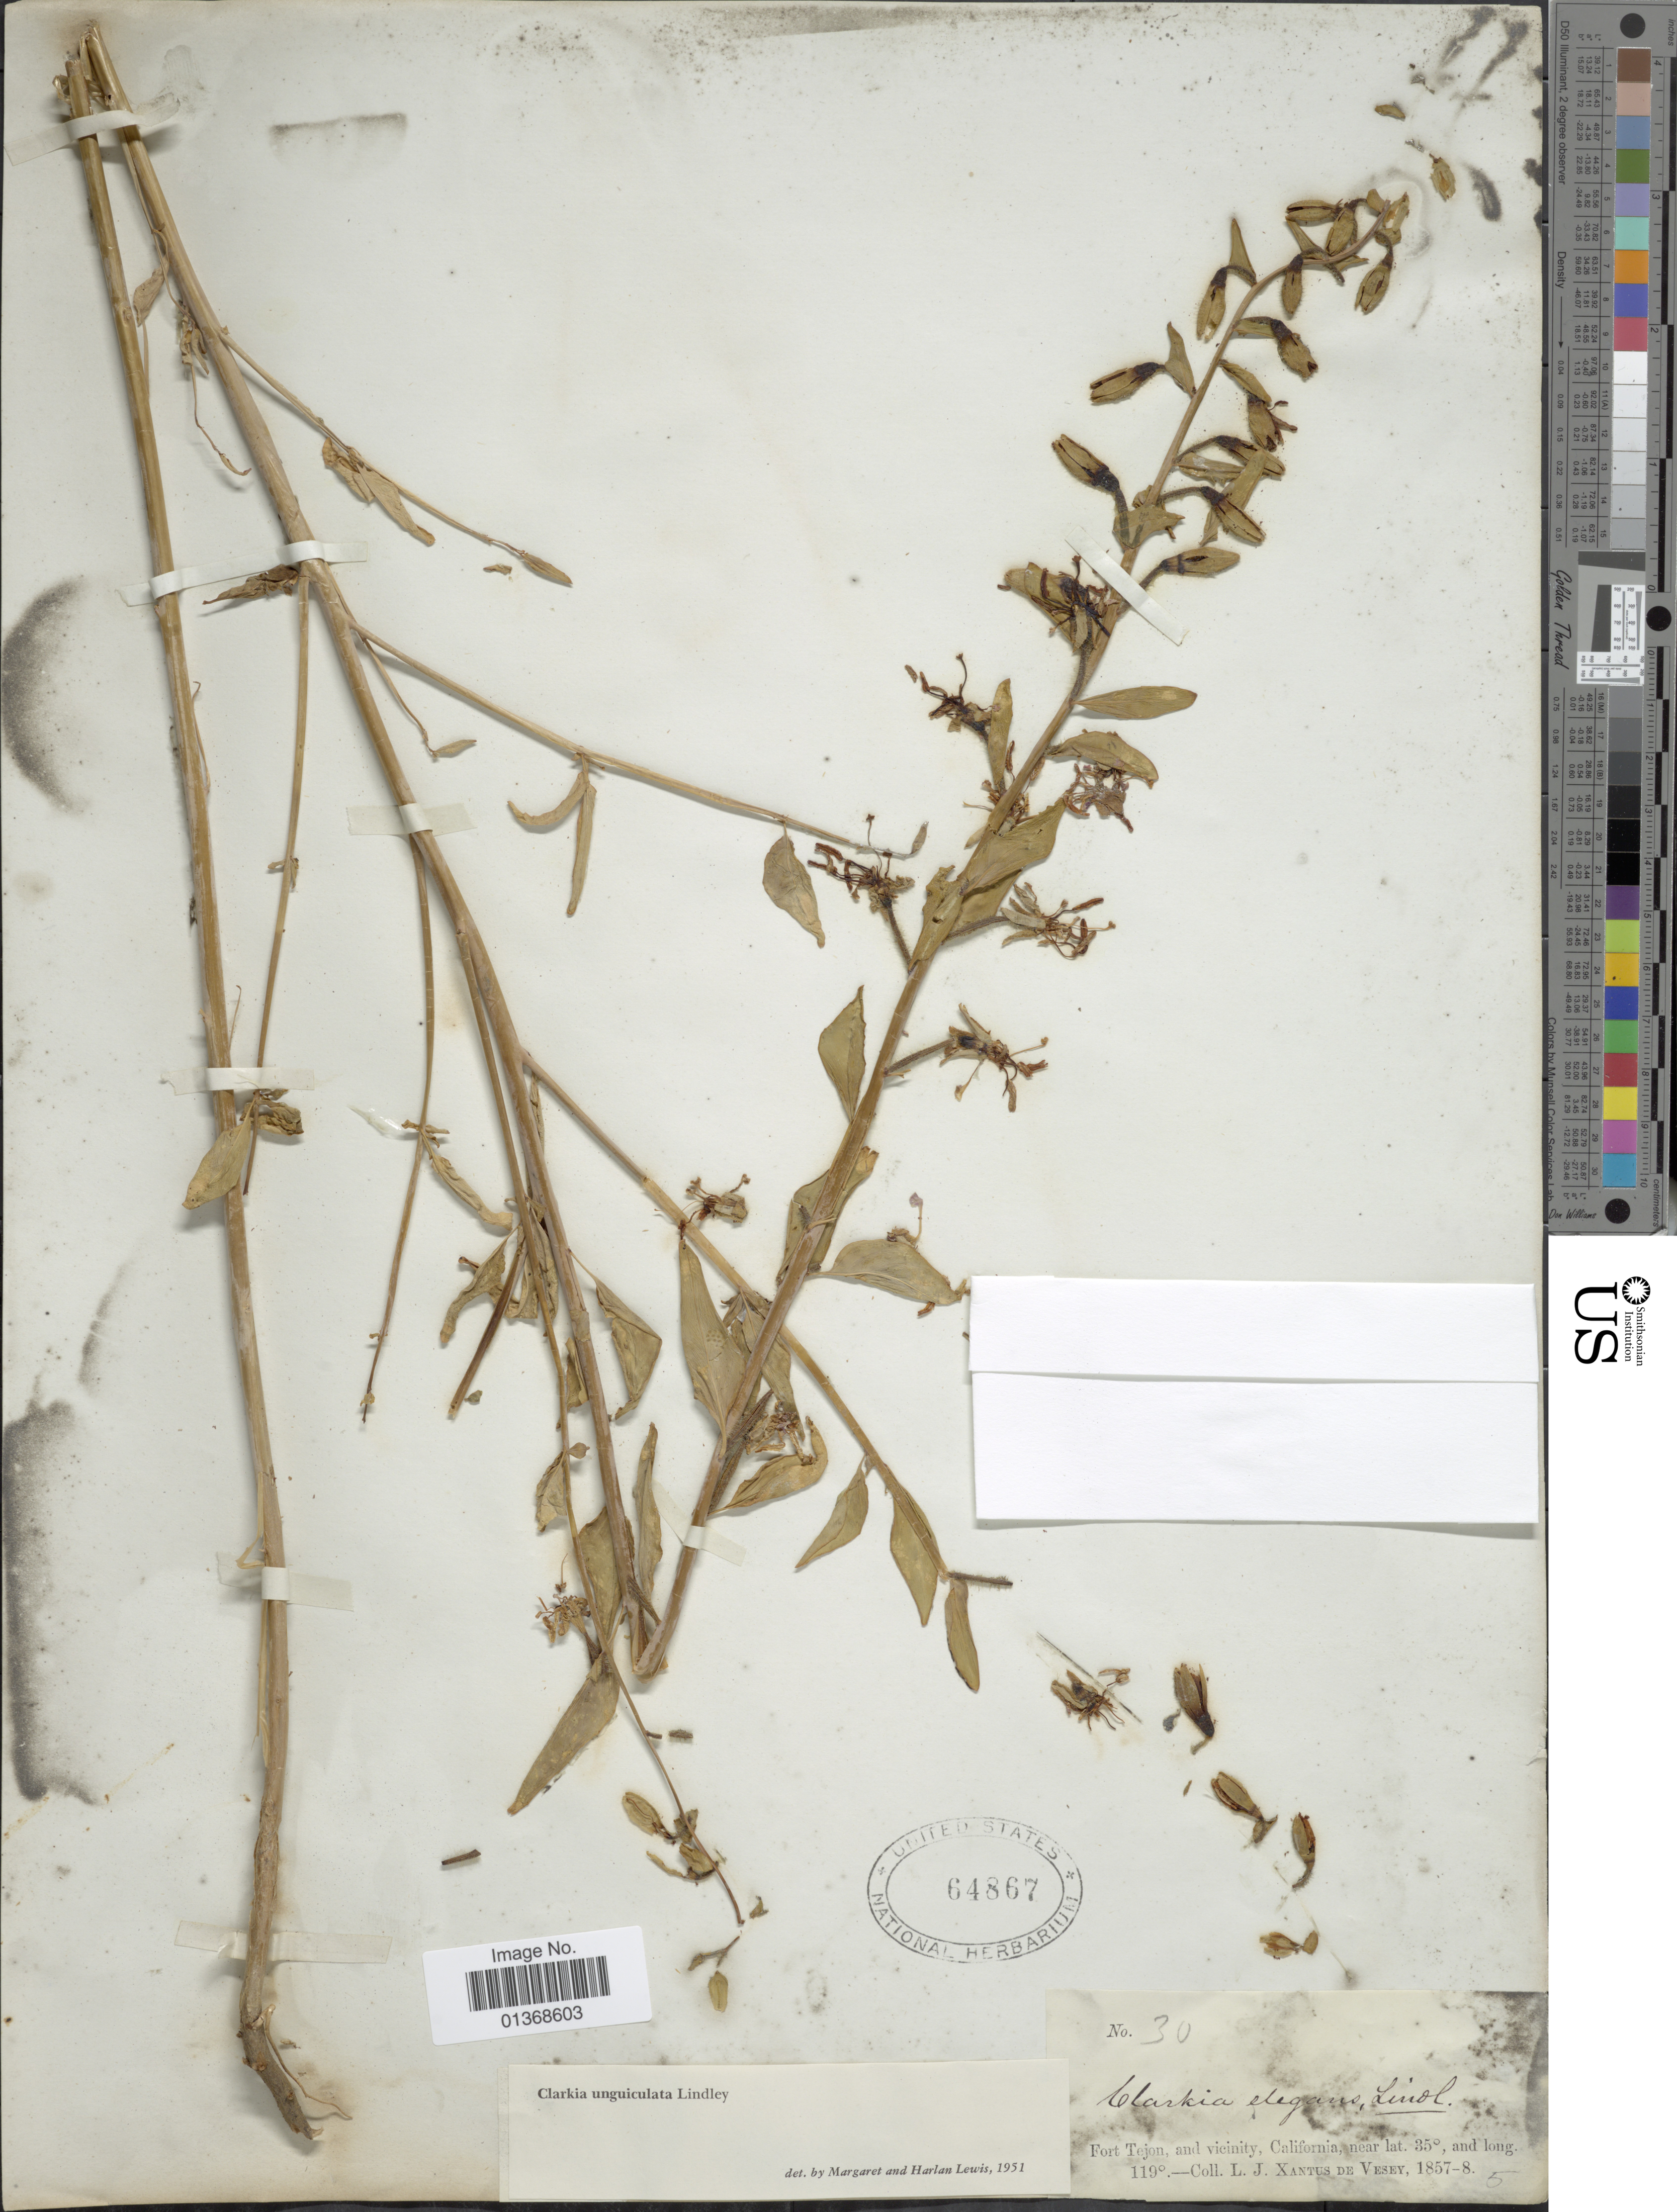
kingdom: Plantae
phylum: Tracheophyta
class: Magnoliopsida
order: Myrtales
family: Onagraceae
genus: Clarkia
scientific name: Clarkia unguiculata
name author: Lindl.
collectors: L. Xantus de Vesey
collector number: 30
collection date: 1857/1858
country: United States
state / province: California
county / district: Kern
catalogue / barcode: US 64867